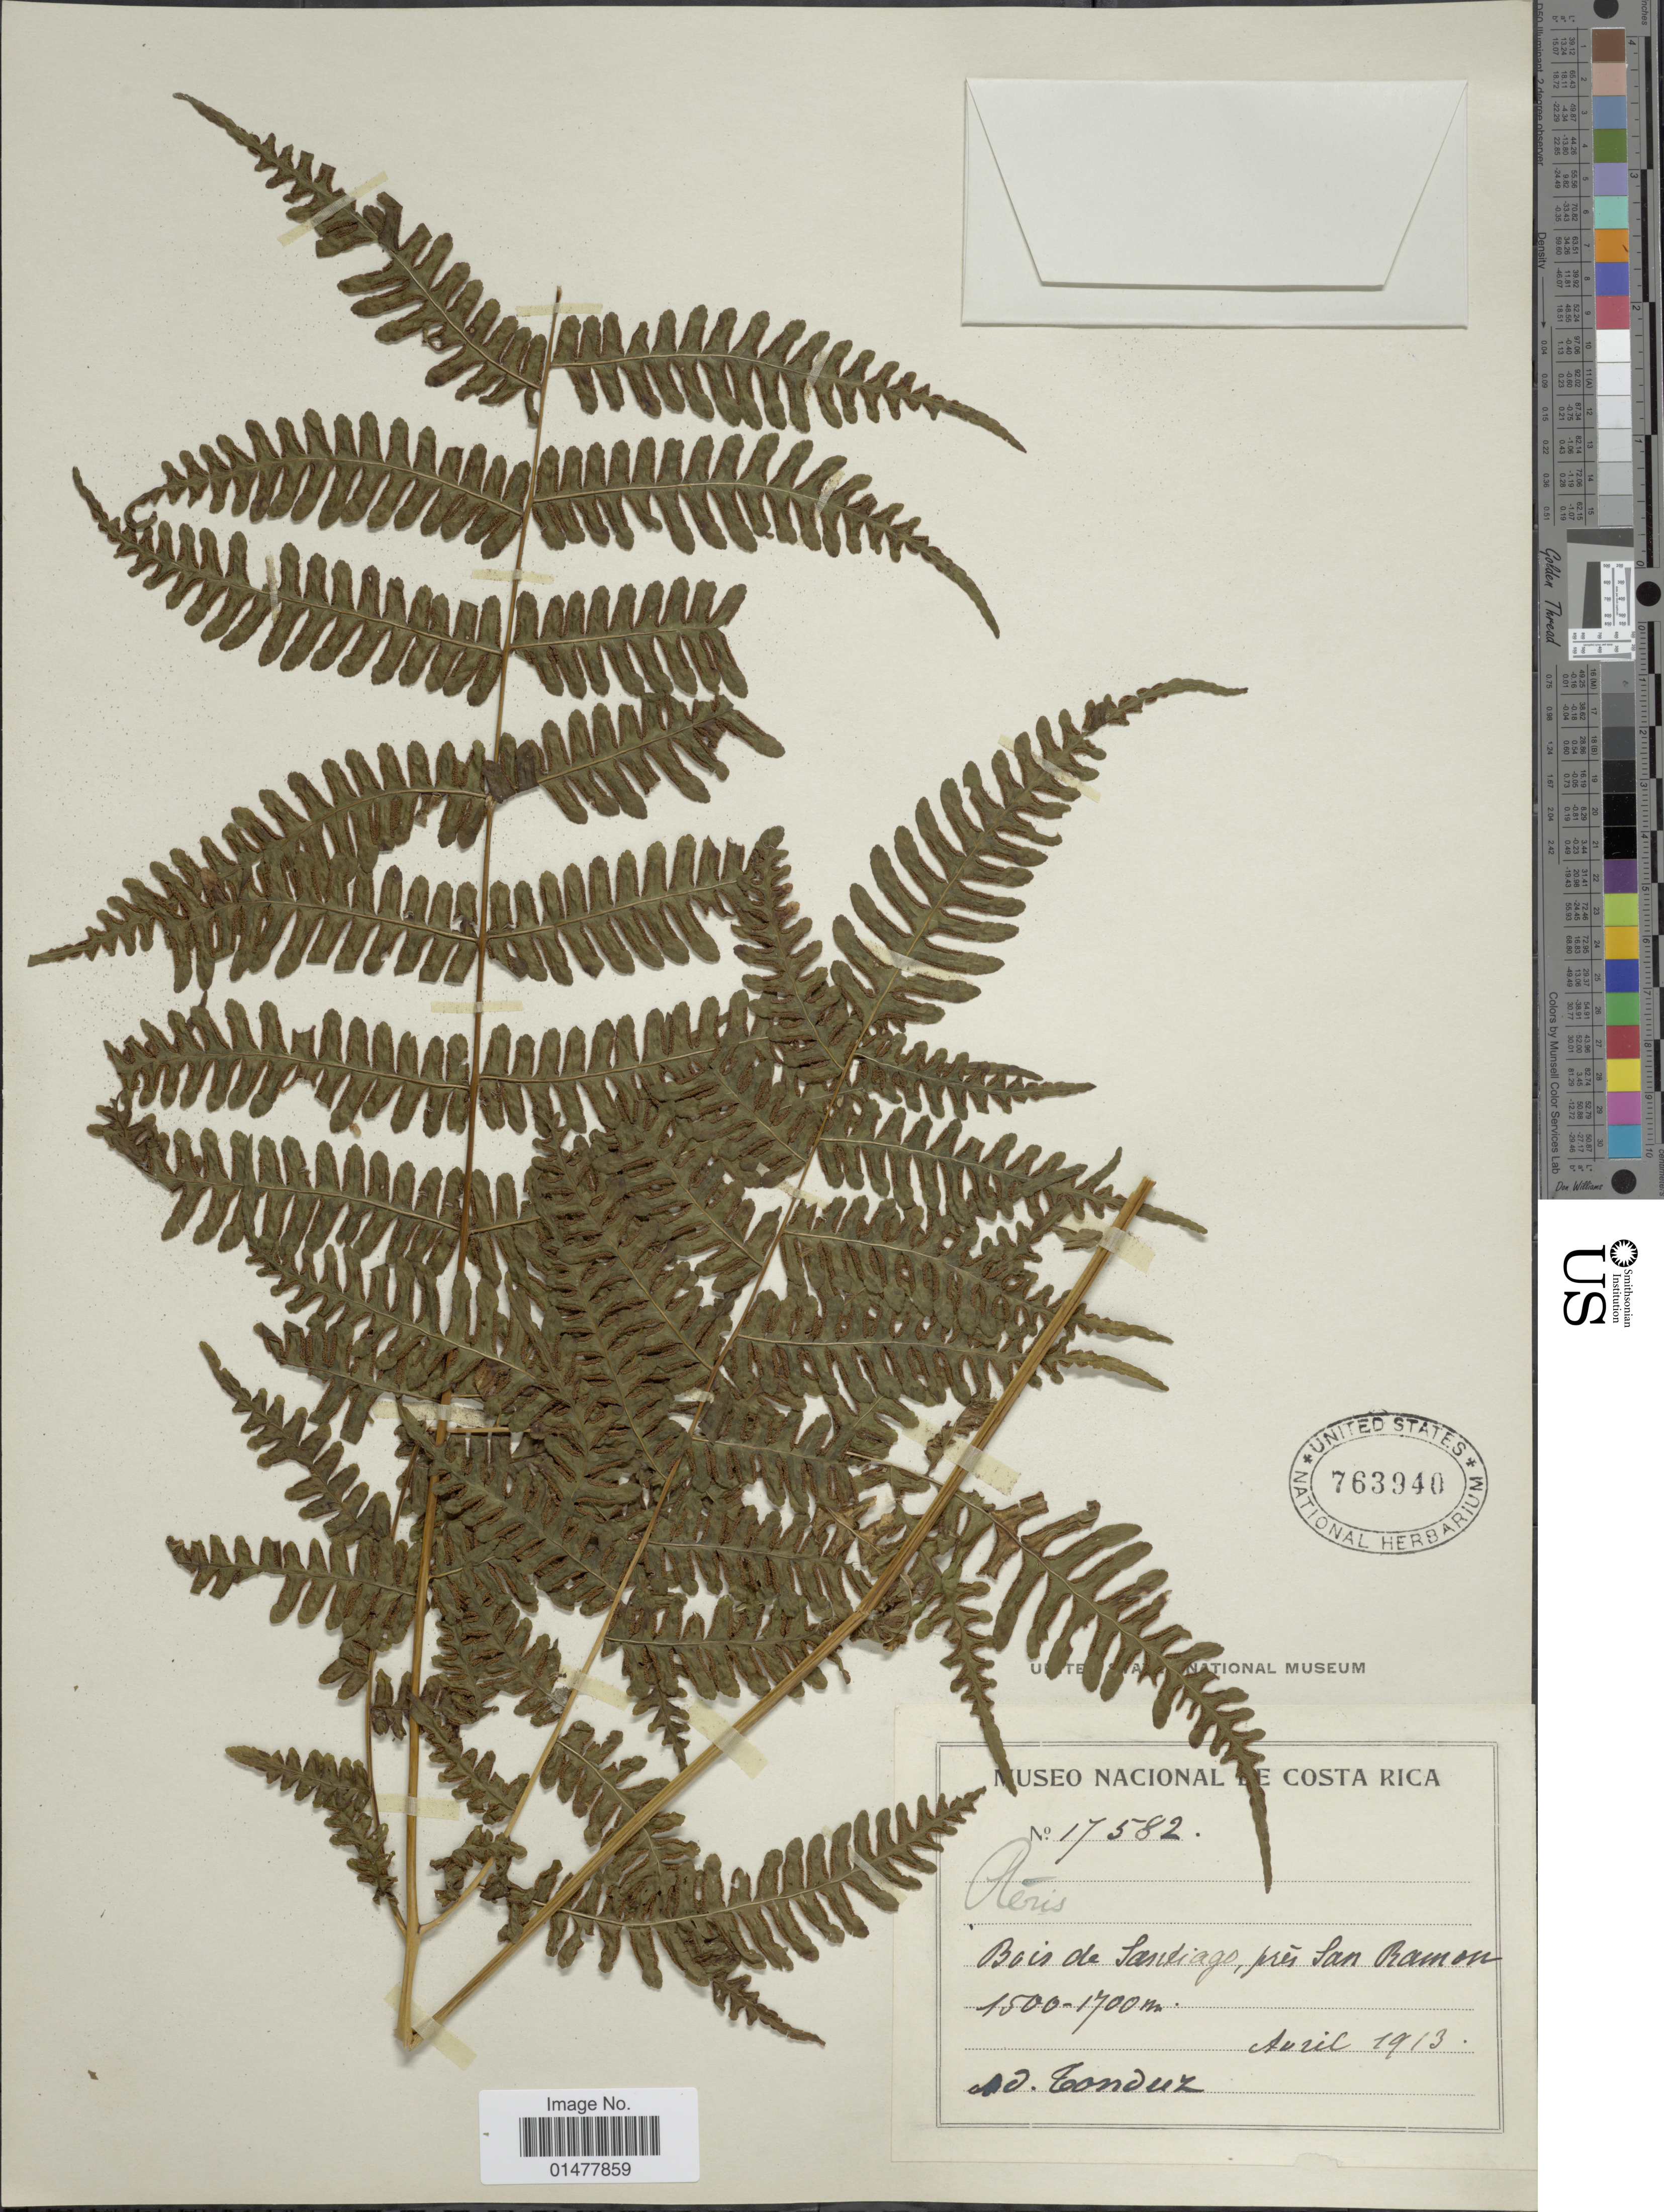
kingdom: Plantae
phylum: Tracheophyta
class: Polypodiopsida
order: Polypodiales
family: Pteridaceae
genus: Pteris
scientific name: Pteris muricella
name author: Fée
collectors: A. Tonduz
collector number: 17582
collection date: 1913-04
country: Costa Rica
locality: Bois de Santiago, pres San Ramon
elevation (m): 1500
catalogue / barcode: US 763940